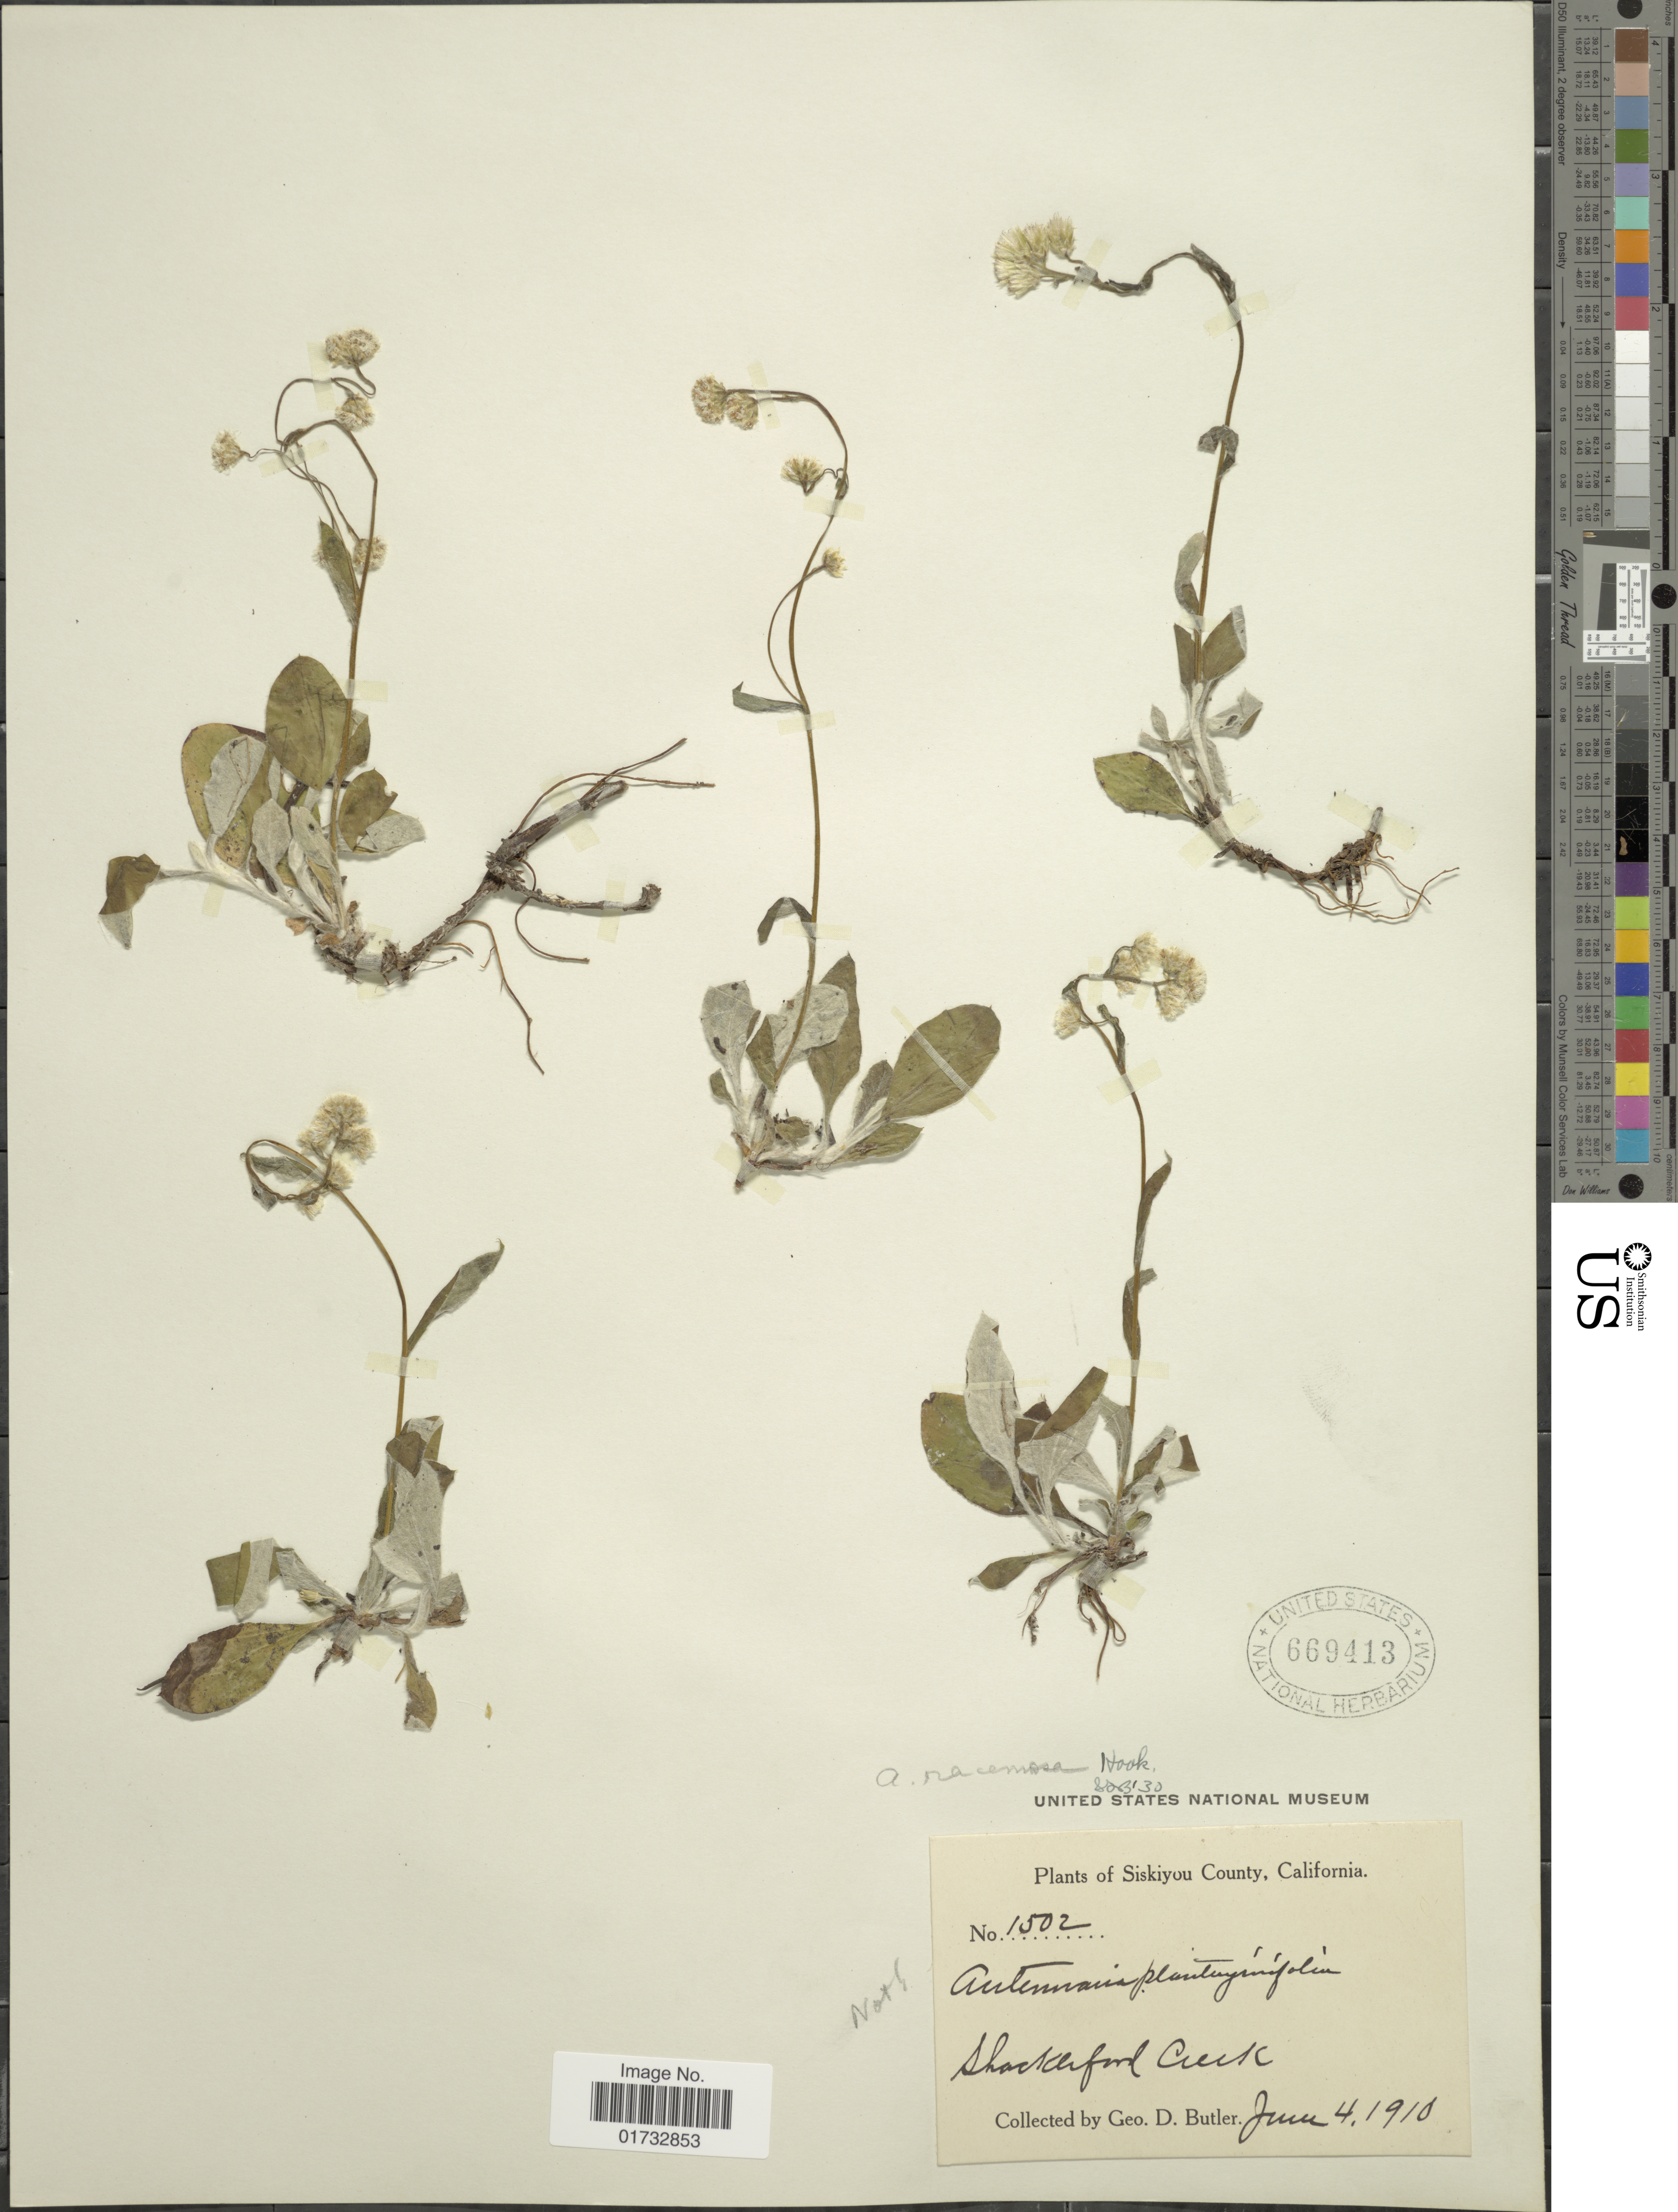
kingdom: Plantae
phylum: Tracheophyta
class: Magnoliopsida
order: Asterales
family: Asteraceae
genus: Antennaria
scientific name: Antennaria racemosa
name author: Hook.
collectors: G. D. Butler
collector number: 1502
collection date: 1910-06-04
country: United States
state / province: California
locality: Shackleford Creek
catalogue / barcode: US 669413